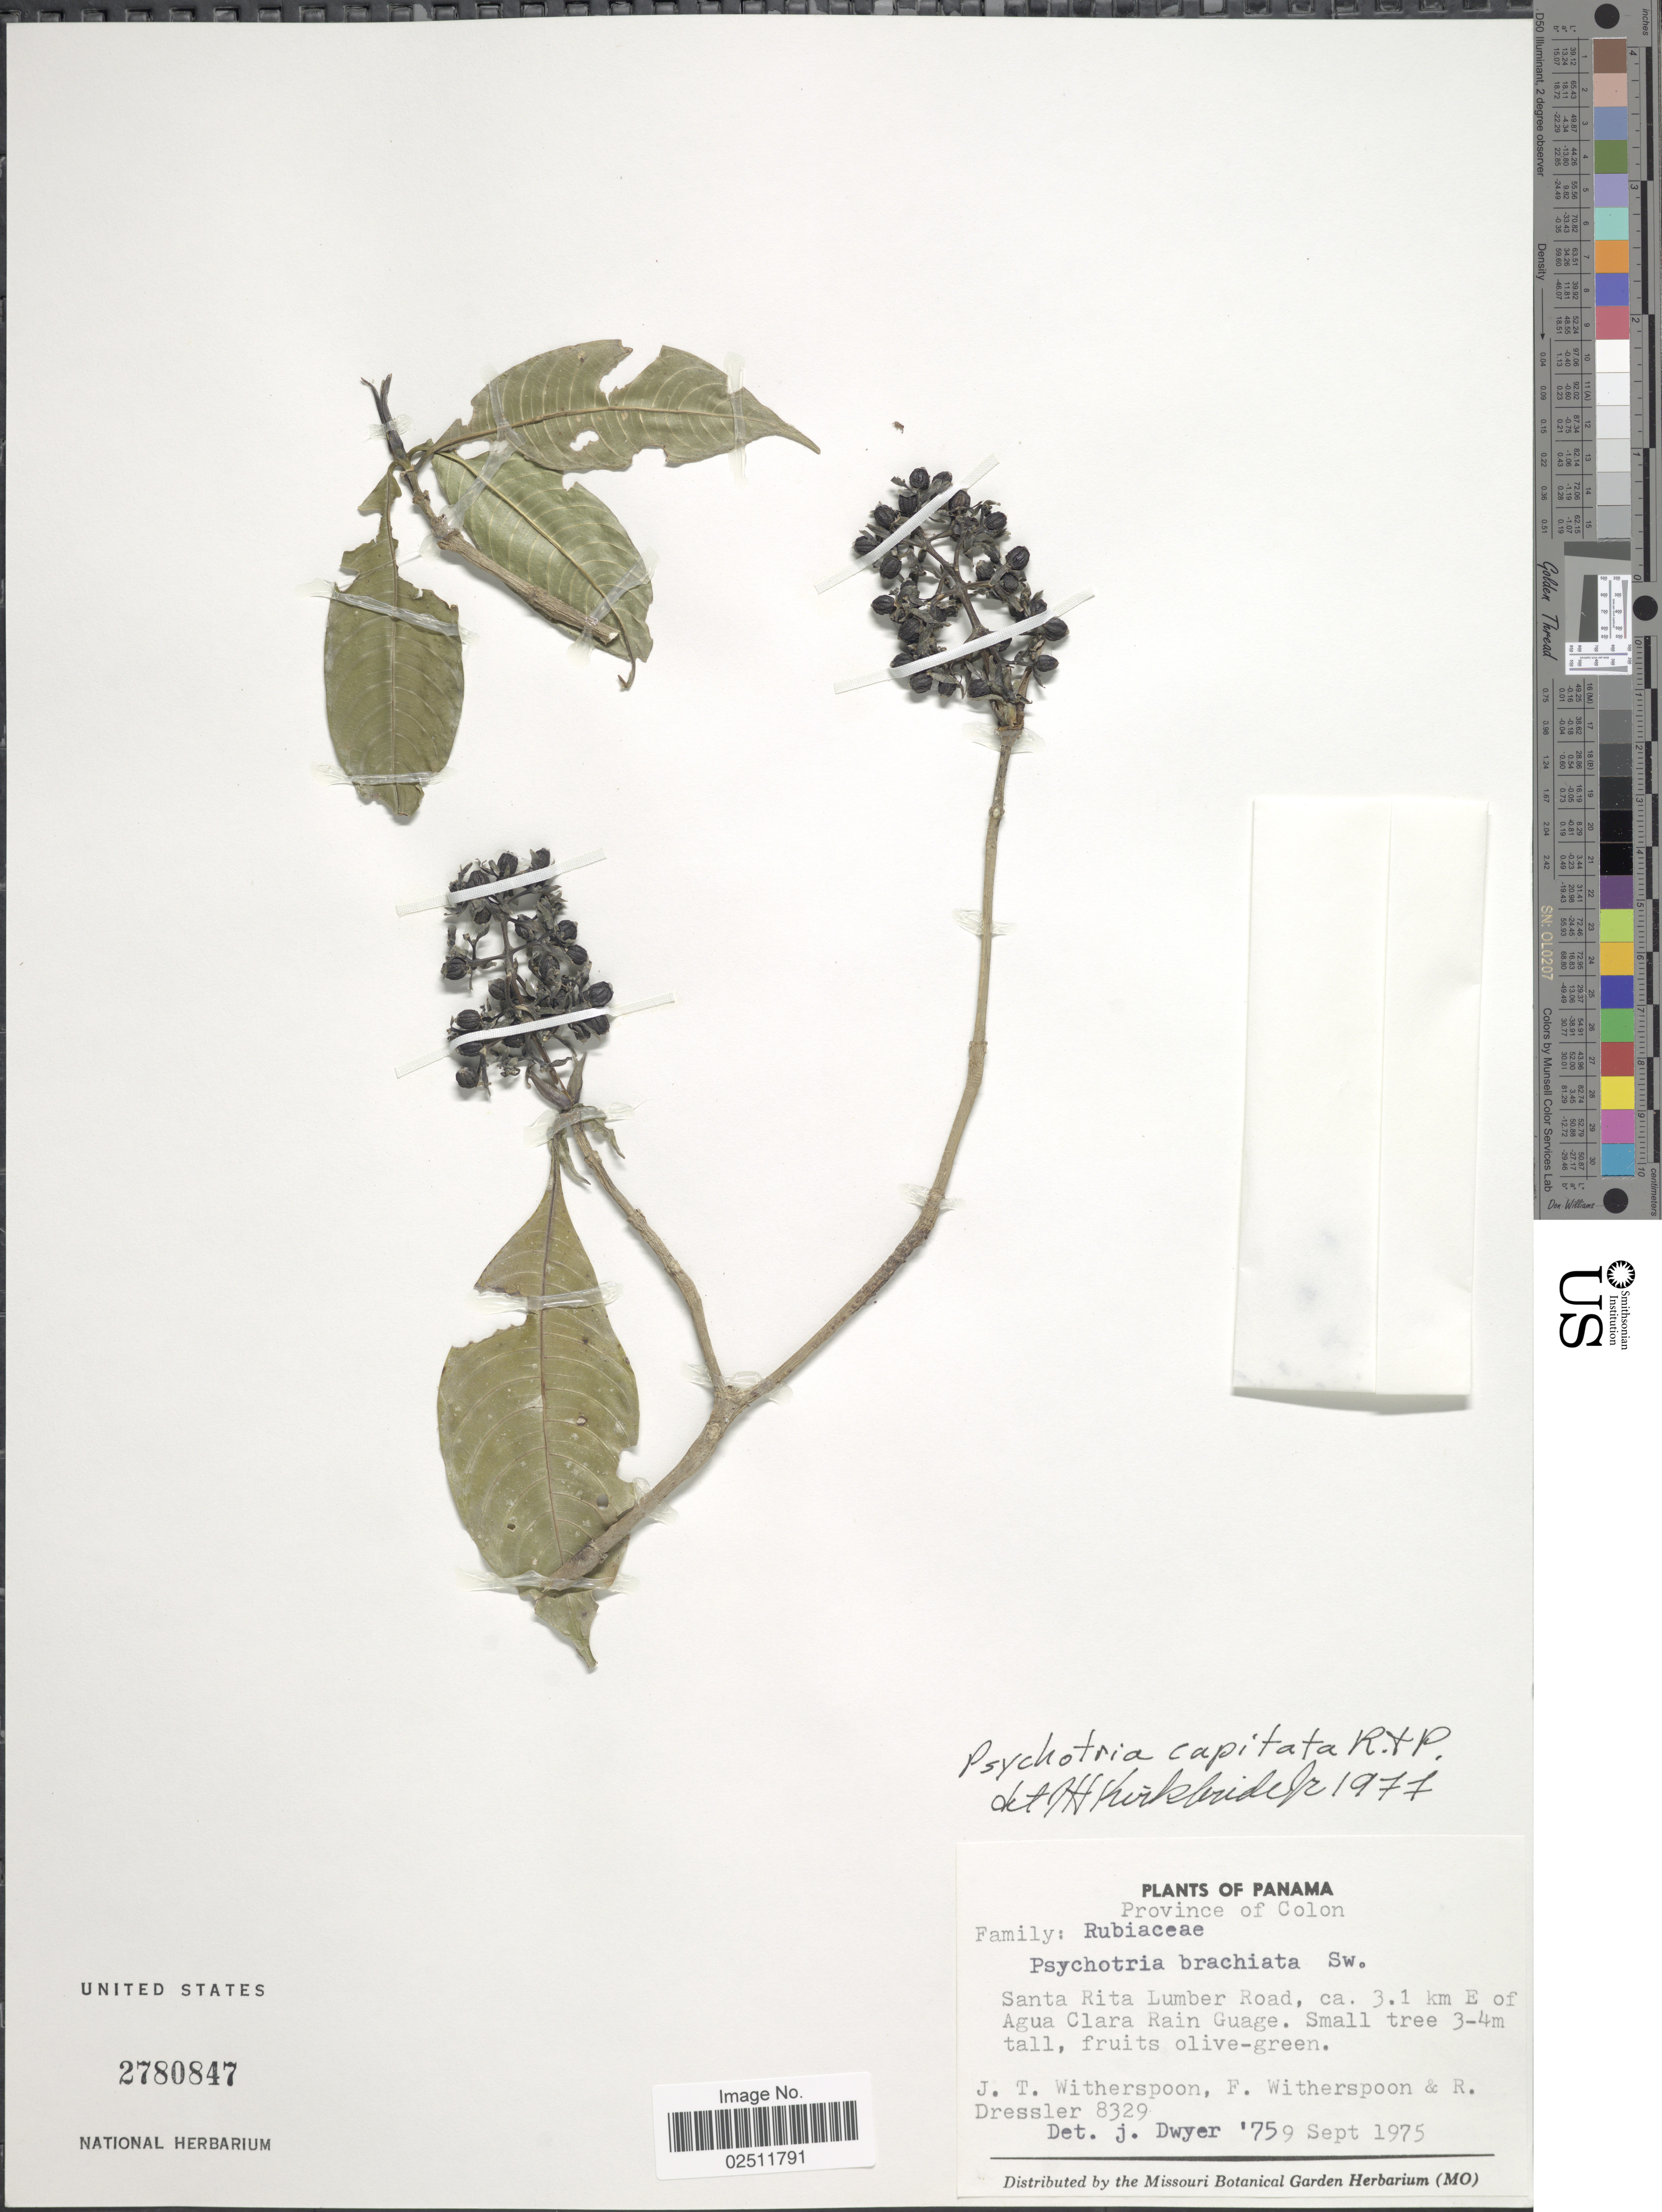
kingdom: Plantae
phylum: Tracheophyta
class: Magnoliopsida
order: Gentianales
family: Rubiaceae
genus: Psychotria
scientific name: Psychotria capitata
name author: Ruiz & Pav.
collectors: J. Witherspoon, F. Witherspoon & R. Dressler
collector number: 8329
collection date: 1975-09-09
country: Panama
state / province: Colón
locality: Santa Rita Lumber Road, ca. 3.1 km E of Agua Clara Rain Gauge.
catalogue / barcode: US 2780847